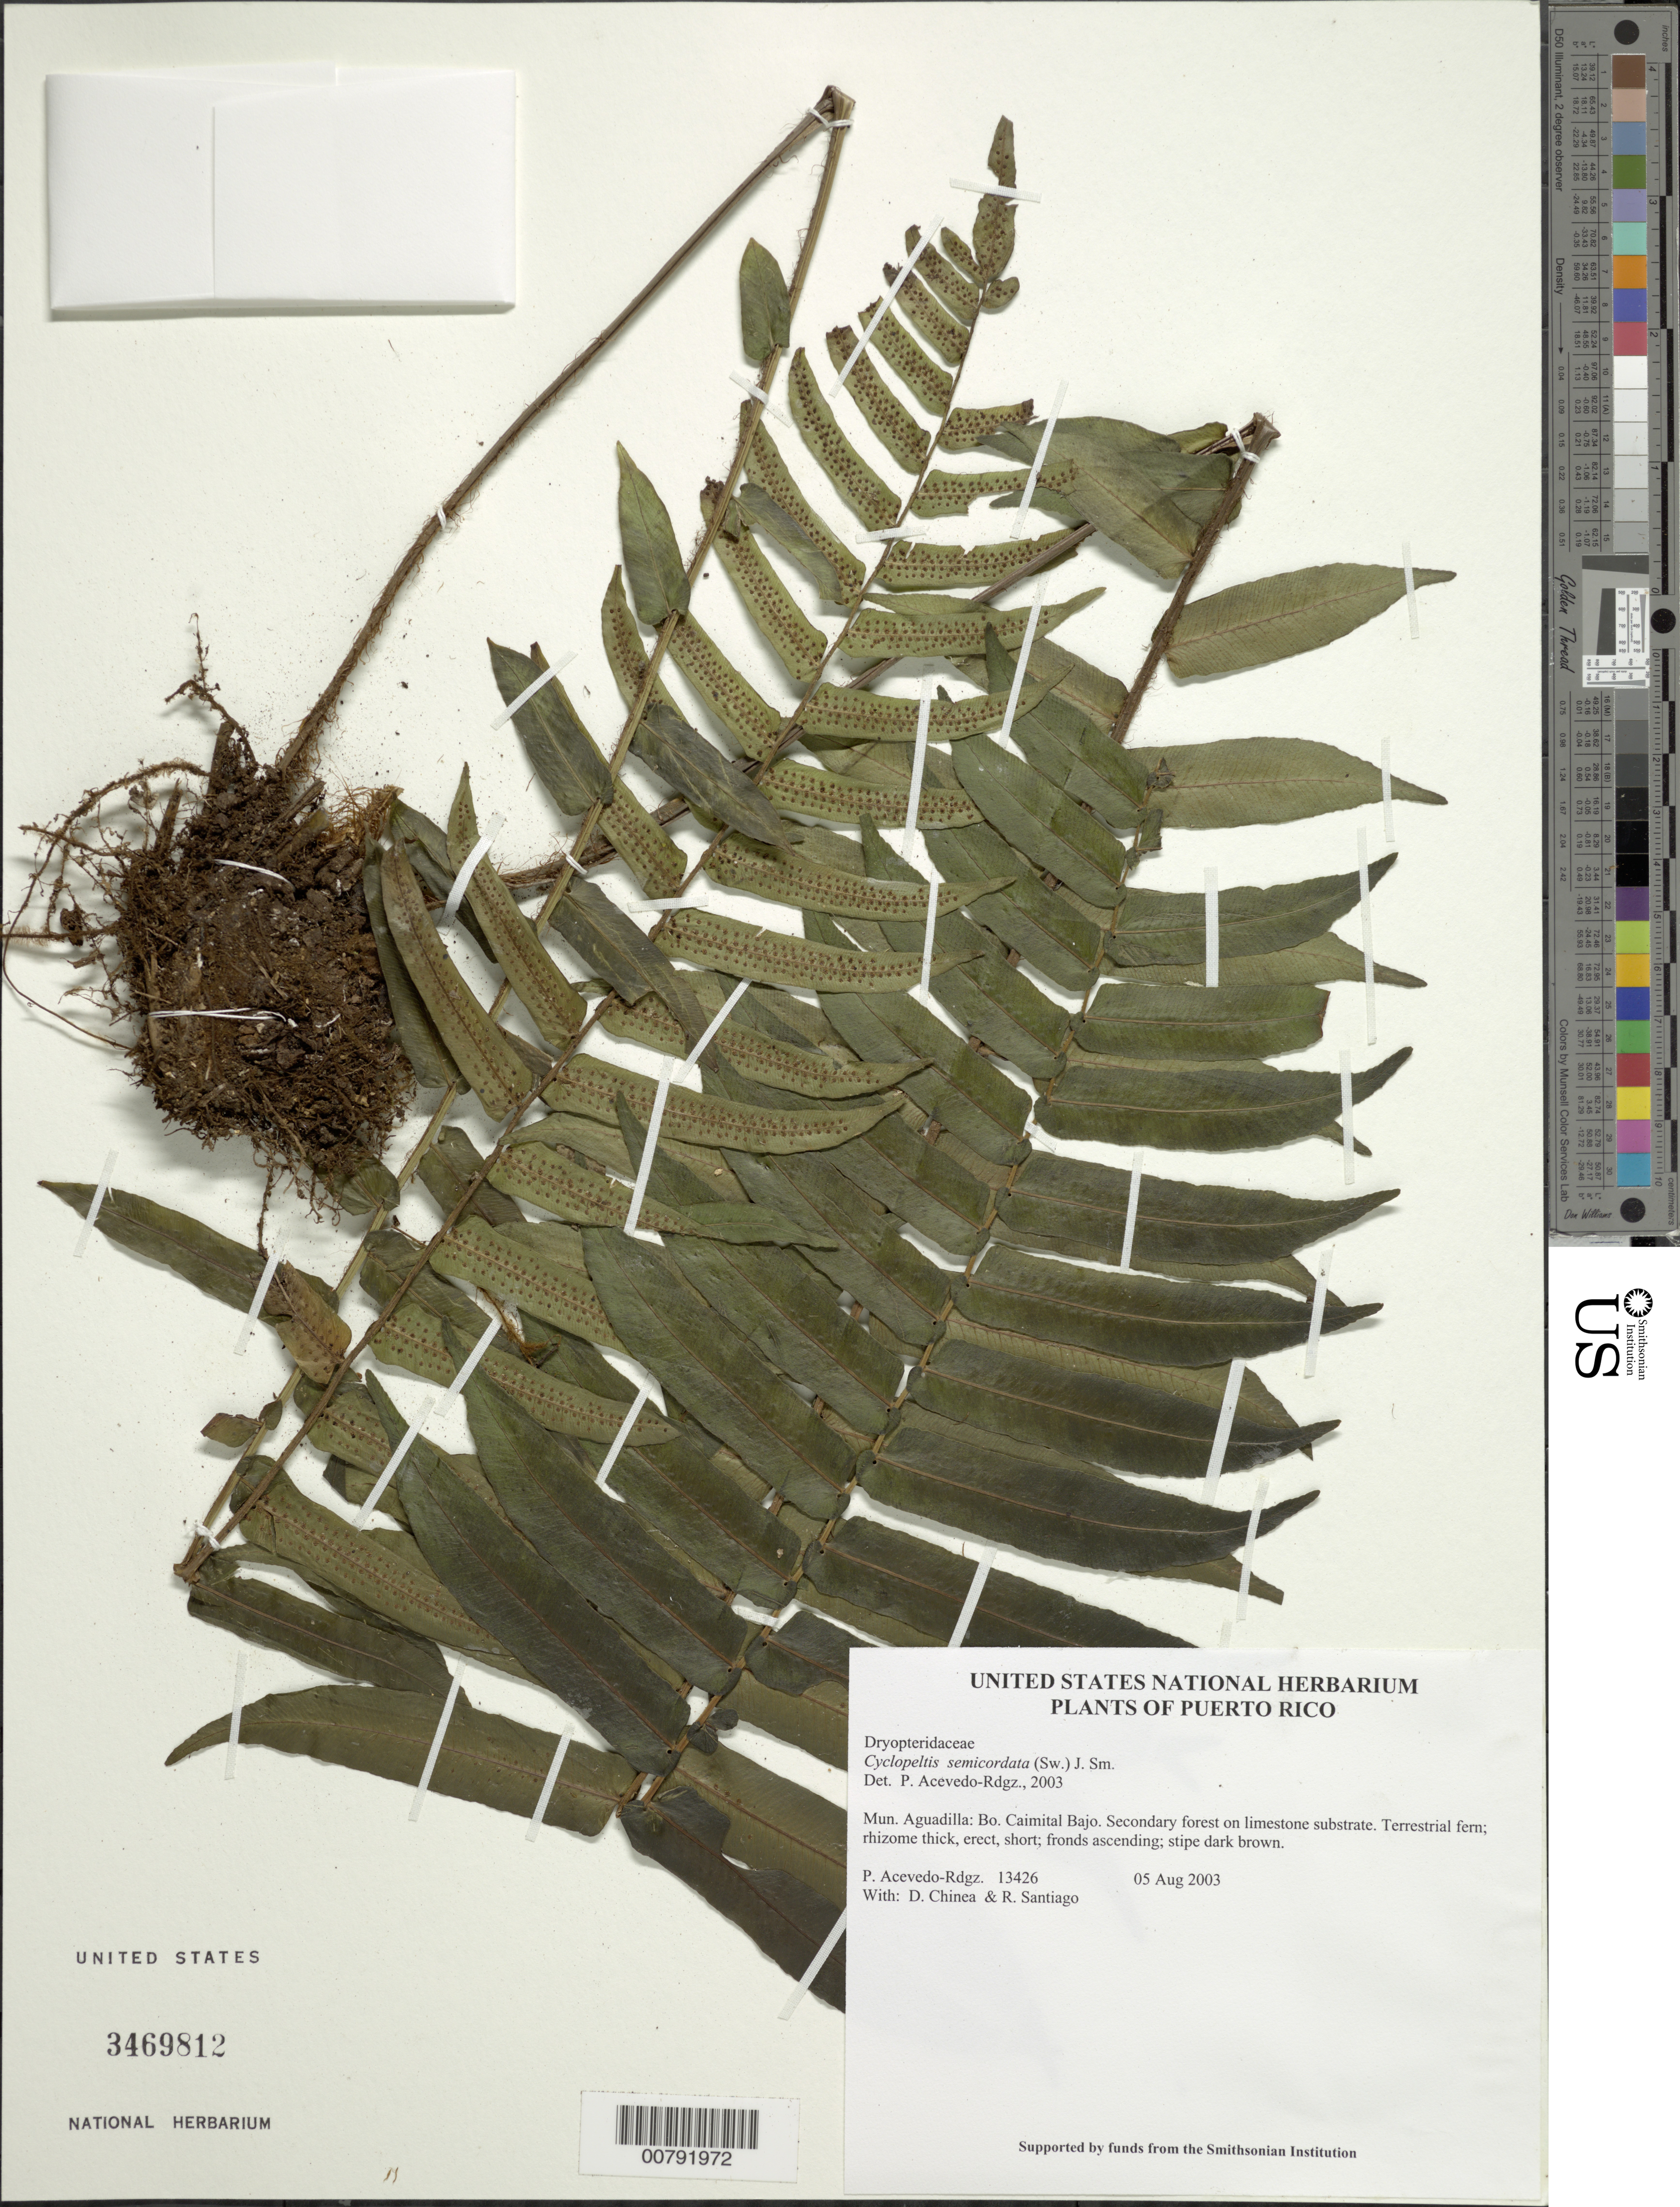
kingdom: Plantae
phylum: Tracheophyta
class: Polypodiopsida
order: Polypodiales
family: Lomariopsidaceae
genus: Cyclopeltis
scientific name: Cyclopeltis semicordata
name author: (Sw.) J. Sm.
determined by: Acevedo-Rodríguez, P., (BOT), Smithsonian Institution - National Museum of Natural History (UNITED STATES)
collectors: P. Acevedo-Rodr., D. Chinea & R. Santiago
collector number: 13426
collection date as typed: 05 Aug 2003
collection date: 2003-08-05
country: Puerto Rico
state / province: Aguadilla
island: Puerto Rico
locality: Mun. Aguadilla: Bo. Caimital Bajo.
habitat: Secondary forest on limestone substrate.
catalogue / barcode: US 3469812